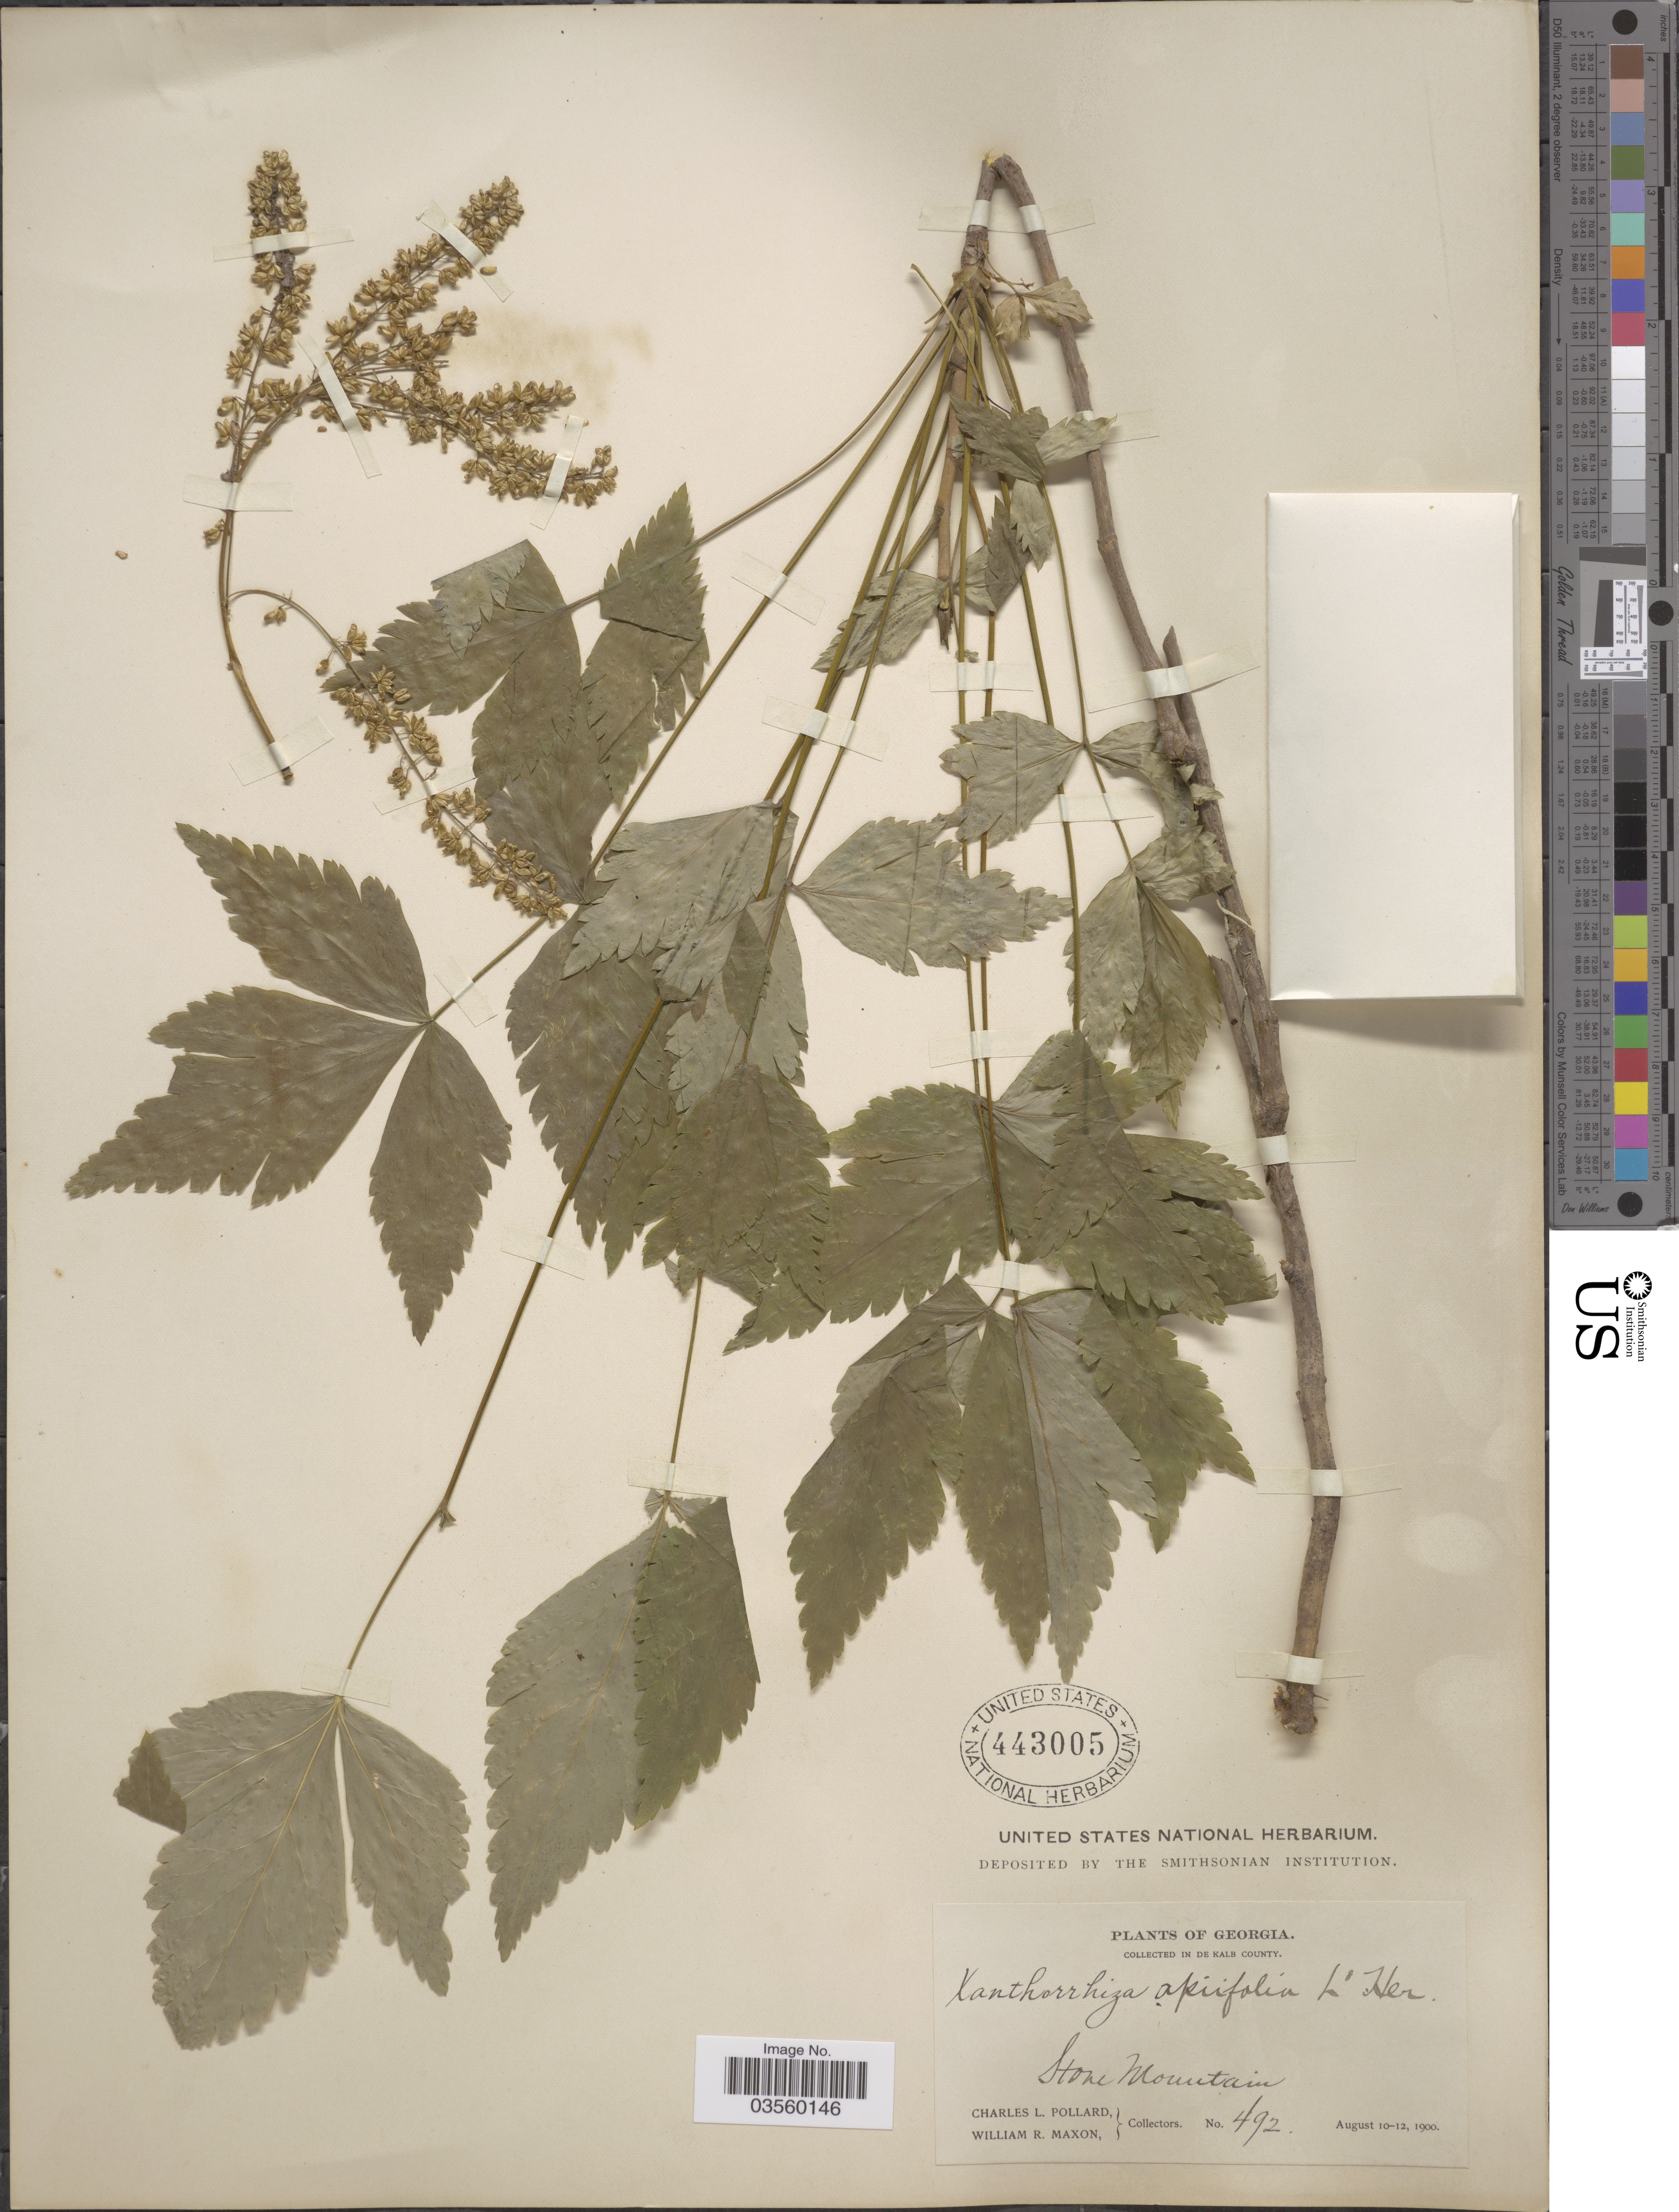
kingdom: Plantae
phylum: Tracheophyta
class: Magnoliopsida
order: Ranunculales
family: Ranunculaceae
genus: Xanthorhiza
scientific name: Xanthorhiza apiifolia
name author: L'Hér.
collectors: C. L. Pollard & W. R. Maxon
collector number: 492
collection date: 1900-08-10/1900-08-12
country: United States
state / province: Georgia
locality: Stone Mountain. In De Kalb County.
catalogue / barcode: US 443005